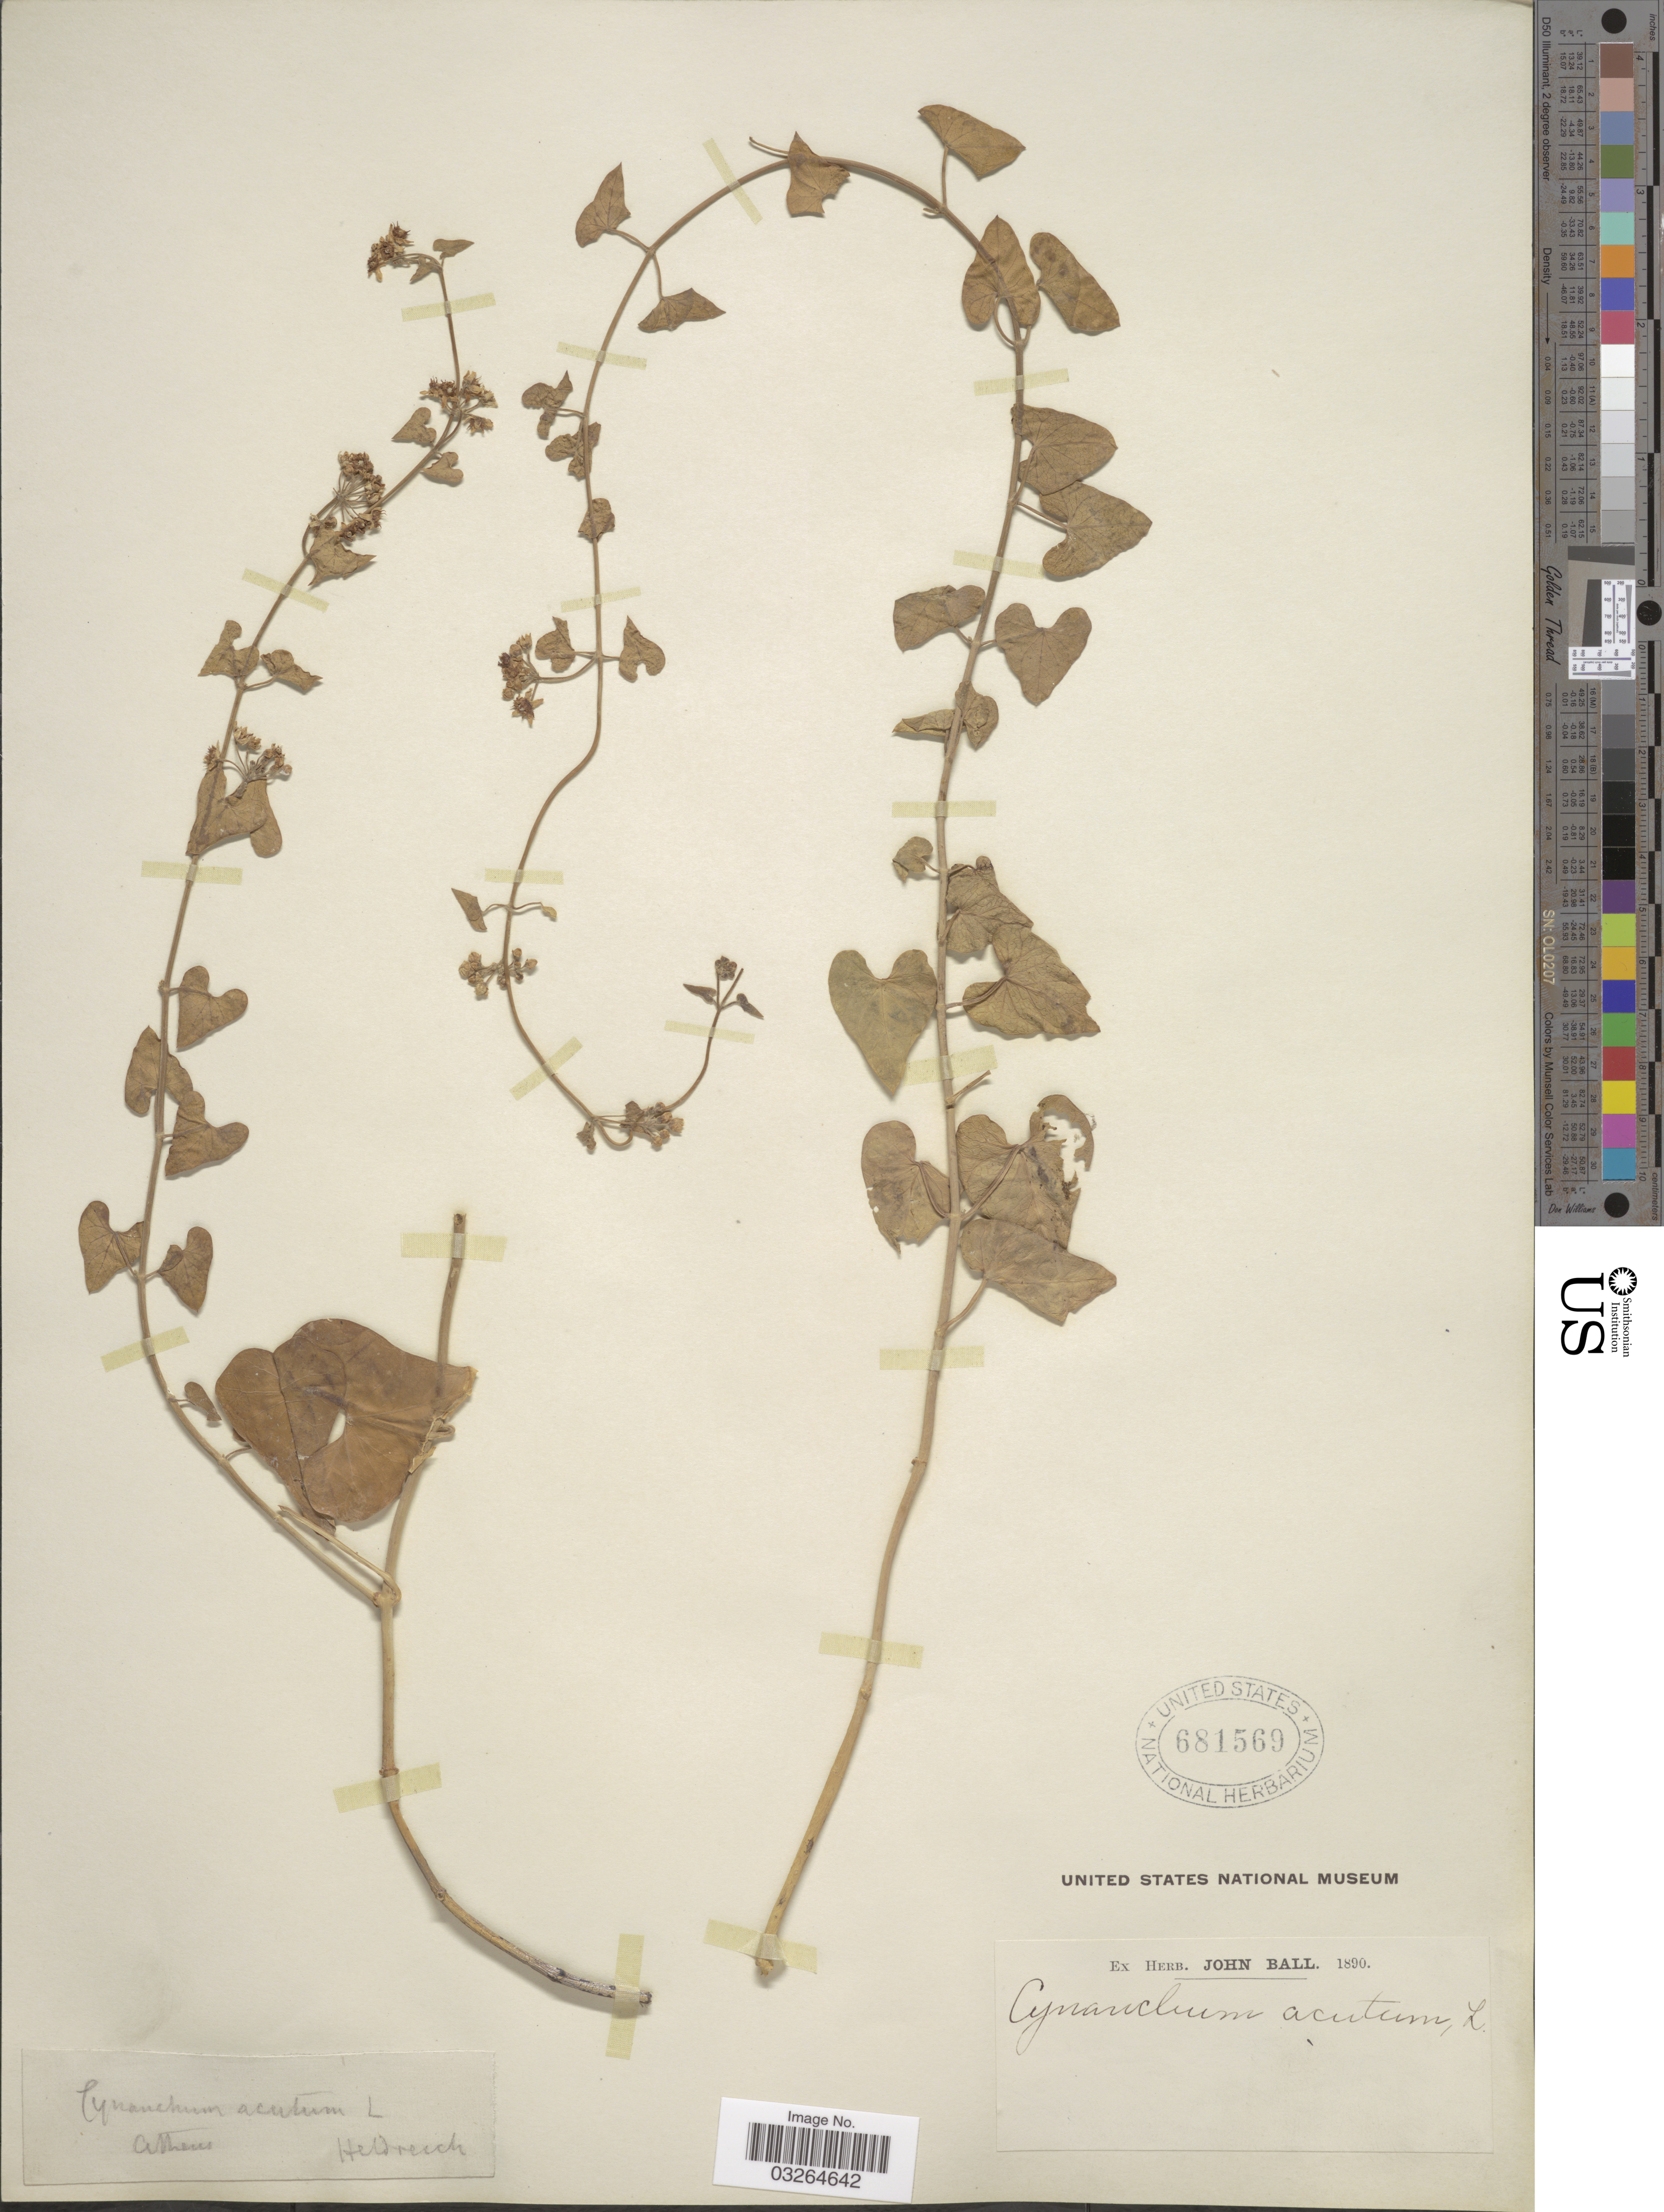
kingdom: Plantae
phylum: Tracheophyta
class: Magnoliopsida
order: Gentianales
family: Apocynaceae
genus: Cynanchum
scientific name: Cynanchum acutum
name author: L.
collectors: Heldreich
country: Greece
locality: Athens.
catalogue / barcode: US 681569